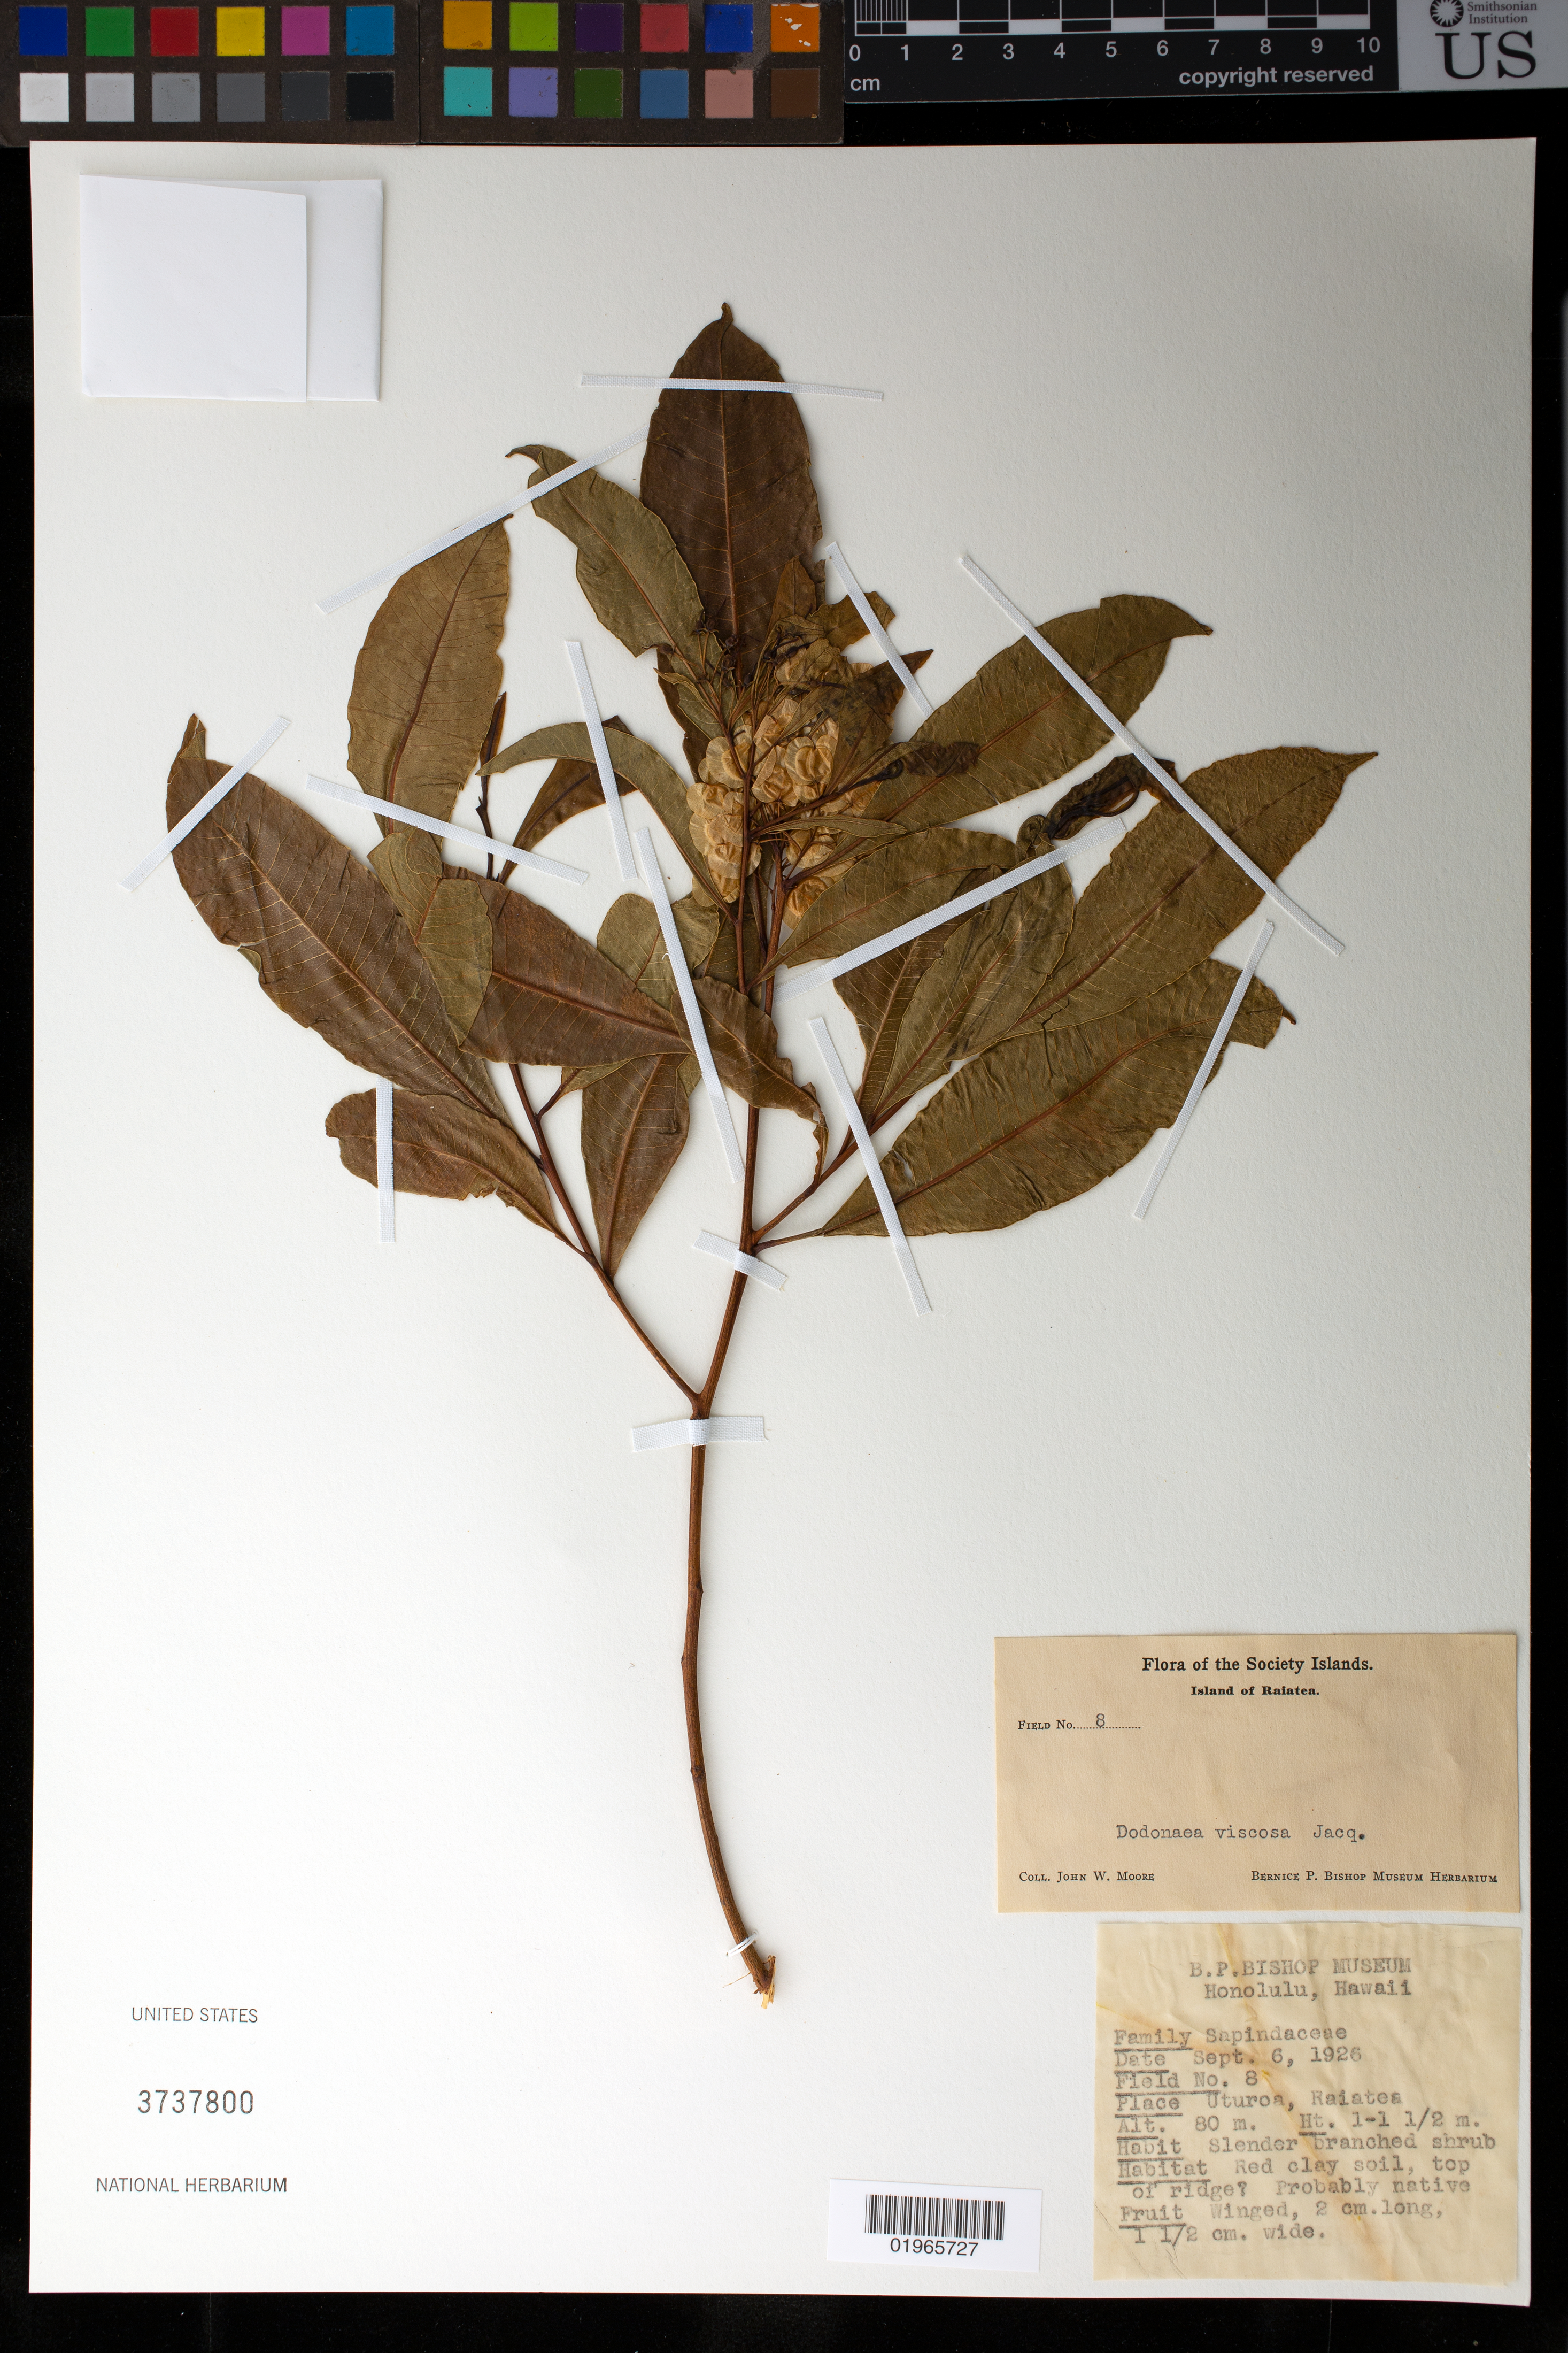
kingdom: Plantae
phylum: Tracheophyta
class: Magnoliopsida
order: Sapindales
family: Sapindaceae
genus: Dodonaea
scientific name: Dodonaea viscosa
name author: Jacq.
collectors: J. Moore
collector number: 8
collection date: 1926-09-06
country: French Polynesia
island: Raiatea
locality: Uturoa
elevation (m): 80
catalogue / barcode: US 3737800